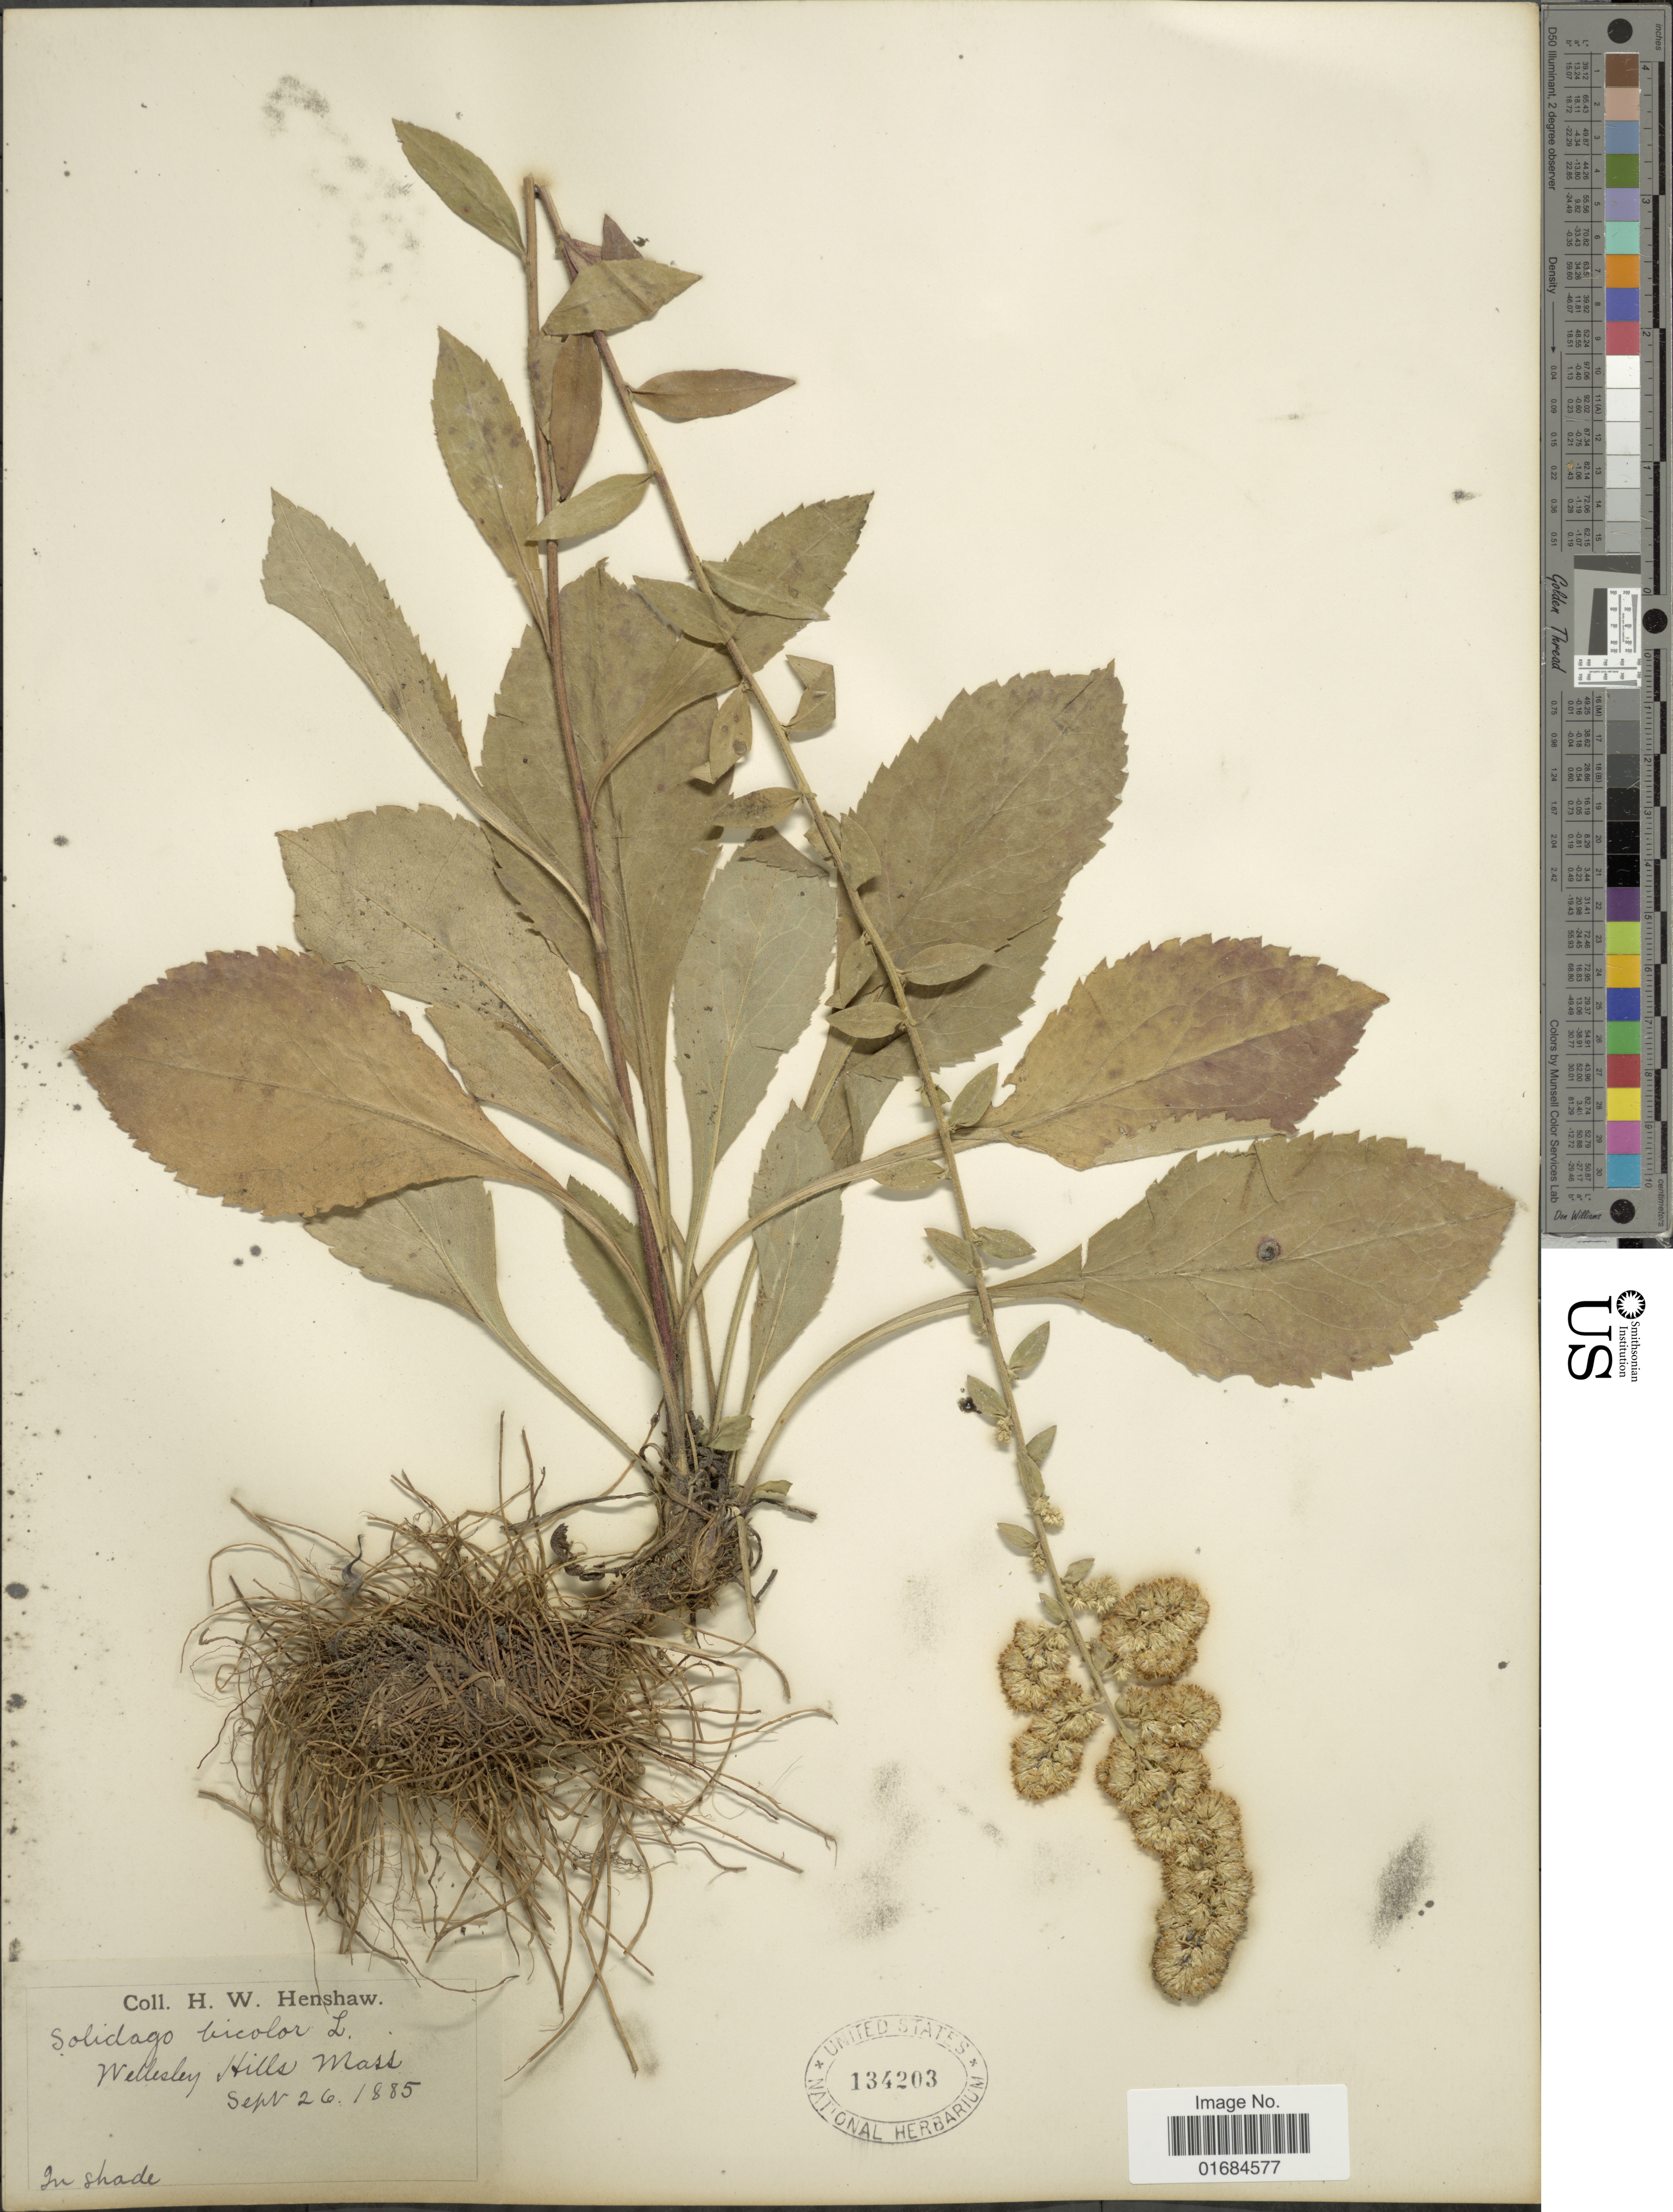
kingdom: Plantae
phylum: Tracheophyta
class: Magnoliopsida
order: Asterales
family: Asteraceae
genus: Solidago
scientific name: Solidago bicolor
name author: L.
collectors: H. Henshaw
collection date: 1885-09-26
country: United States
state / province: Massachusetts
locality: Wellesley Hills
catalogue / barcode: US 134203